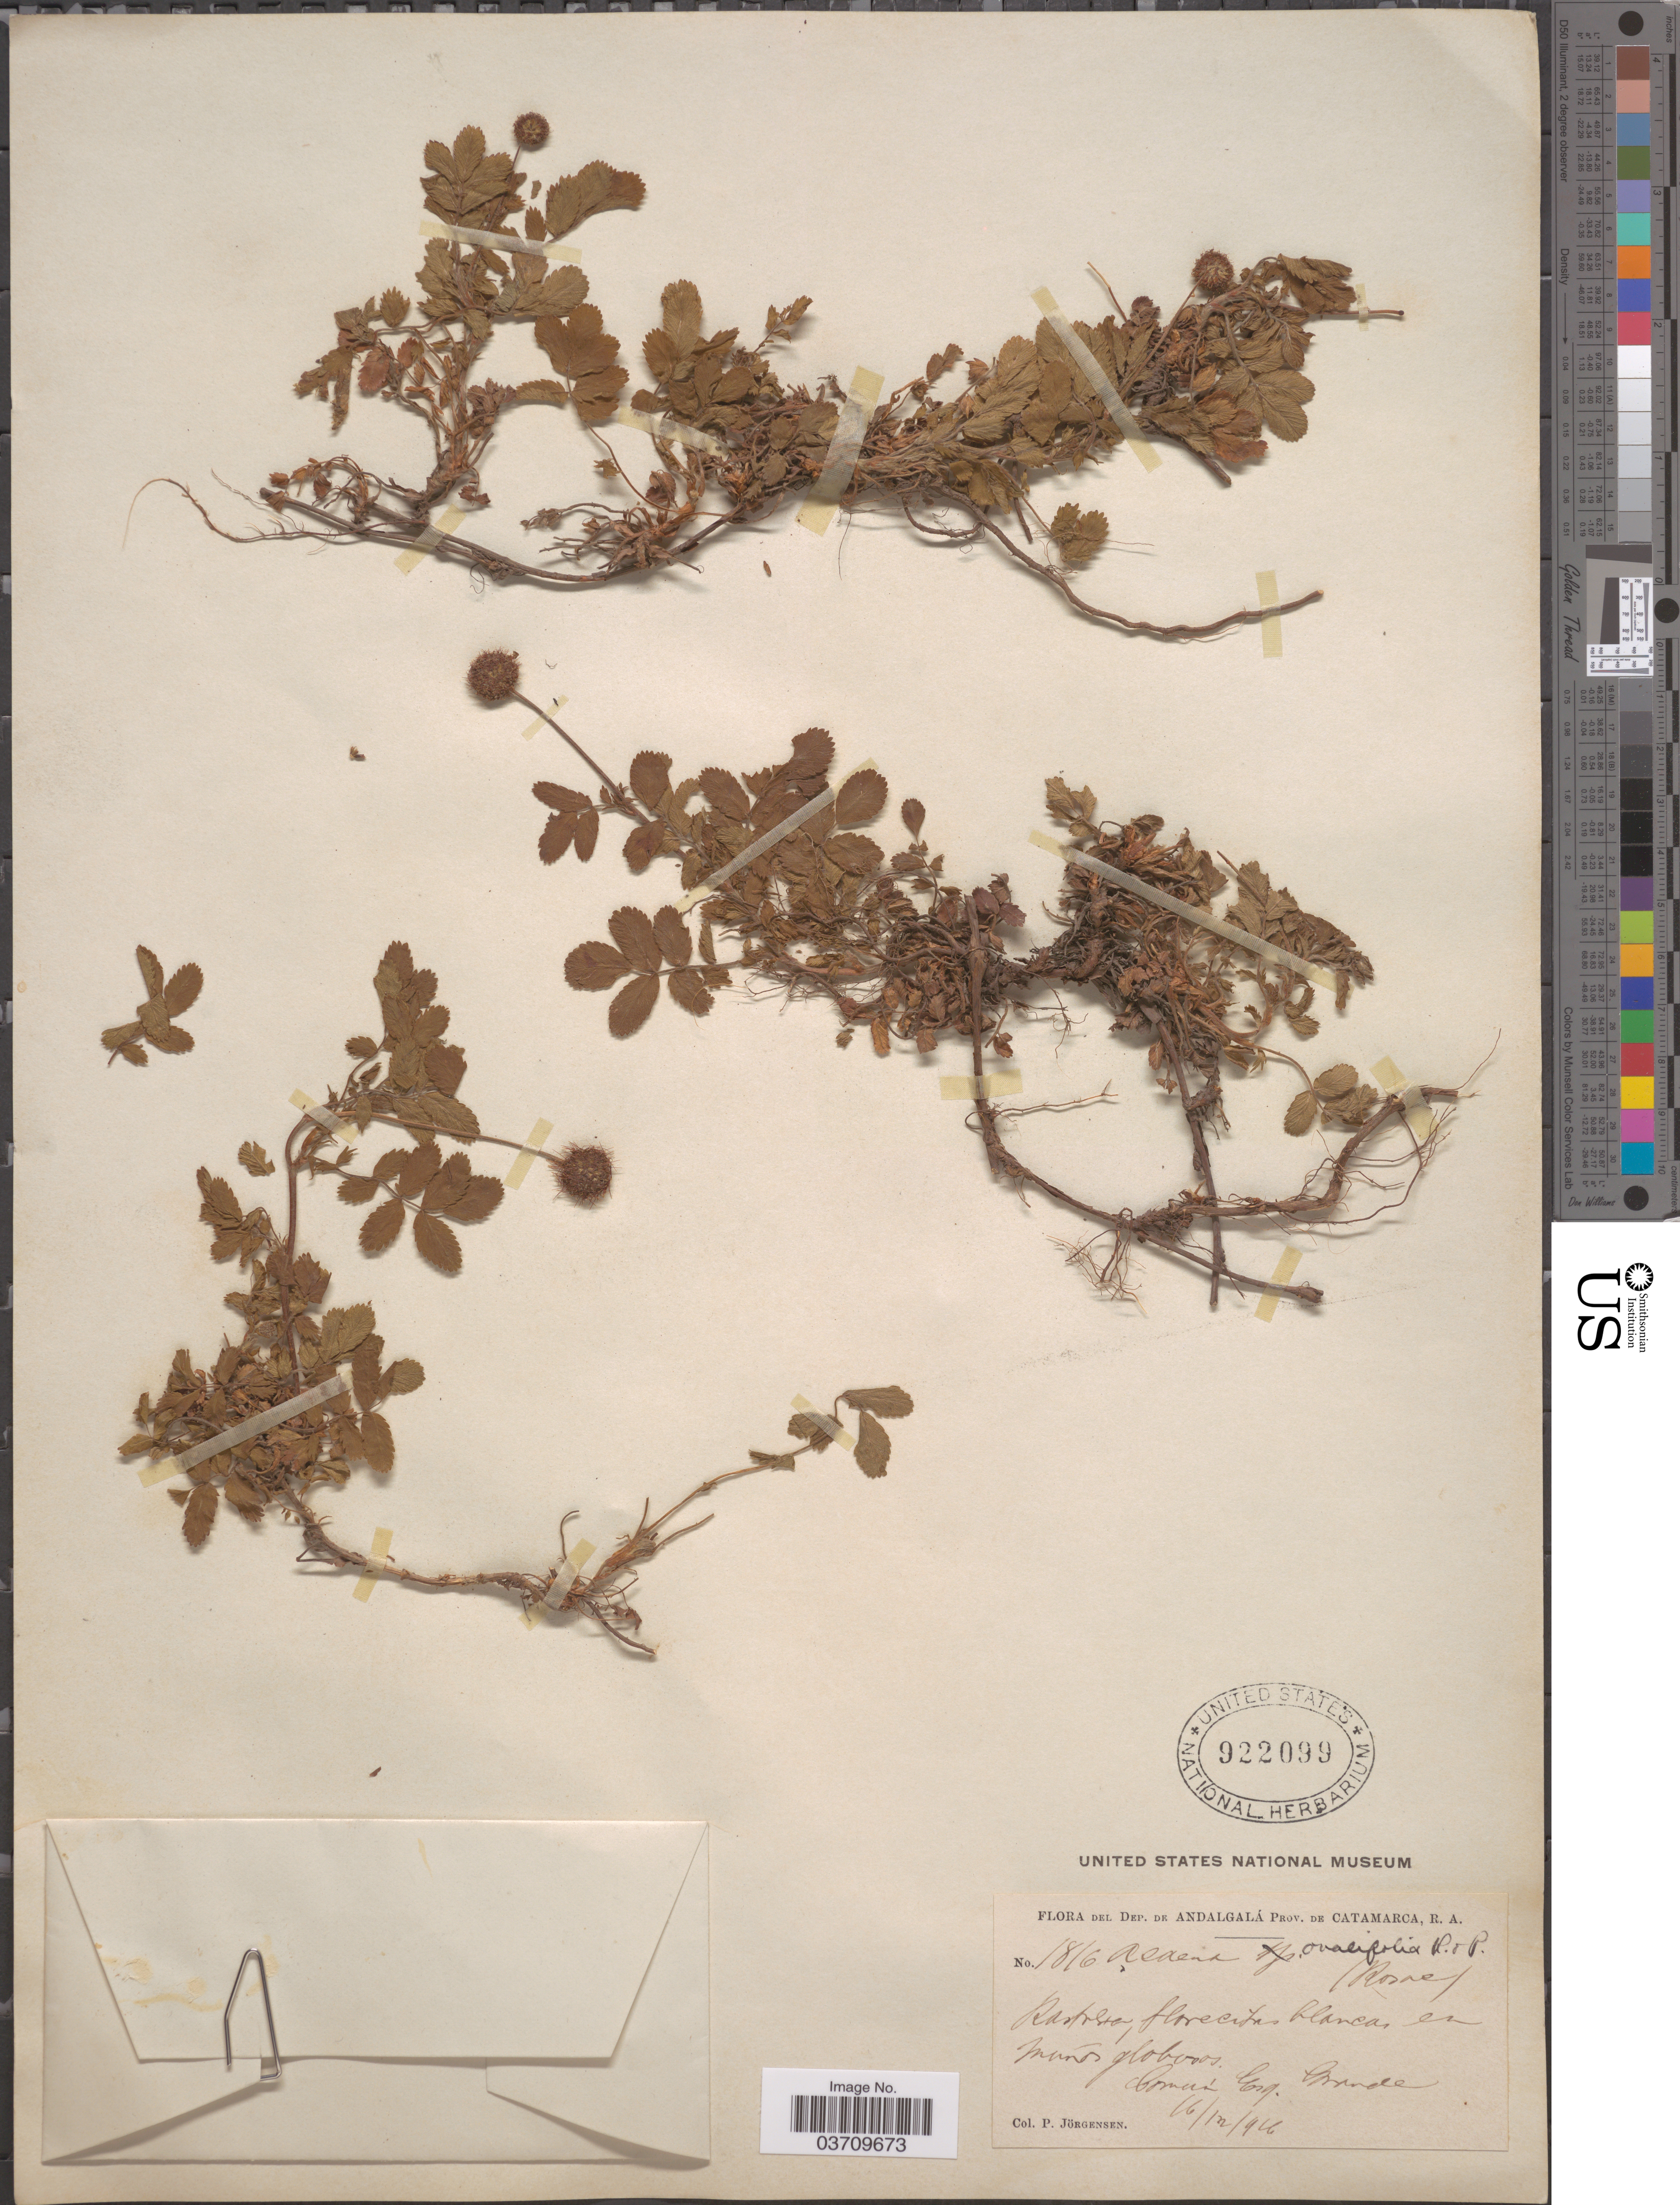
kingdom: Plantae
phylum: Tracheophyta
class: Magnoliopsida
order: Rosales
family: Rosaceae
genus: Acaena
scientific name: Acaena ovalifolia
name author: Ruiz & Pav.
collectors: P. Jörgensen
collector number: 1816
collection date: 1916-12-16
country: Argentina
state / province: Catamarca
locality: Dep. de Andalgalá. Esq. Grande.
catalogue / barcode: US 922099